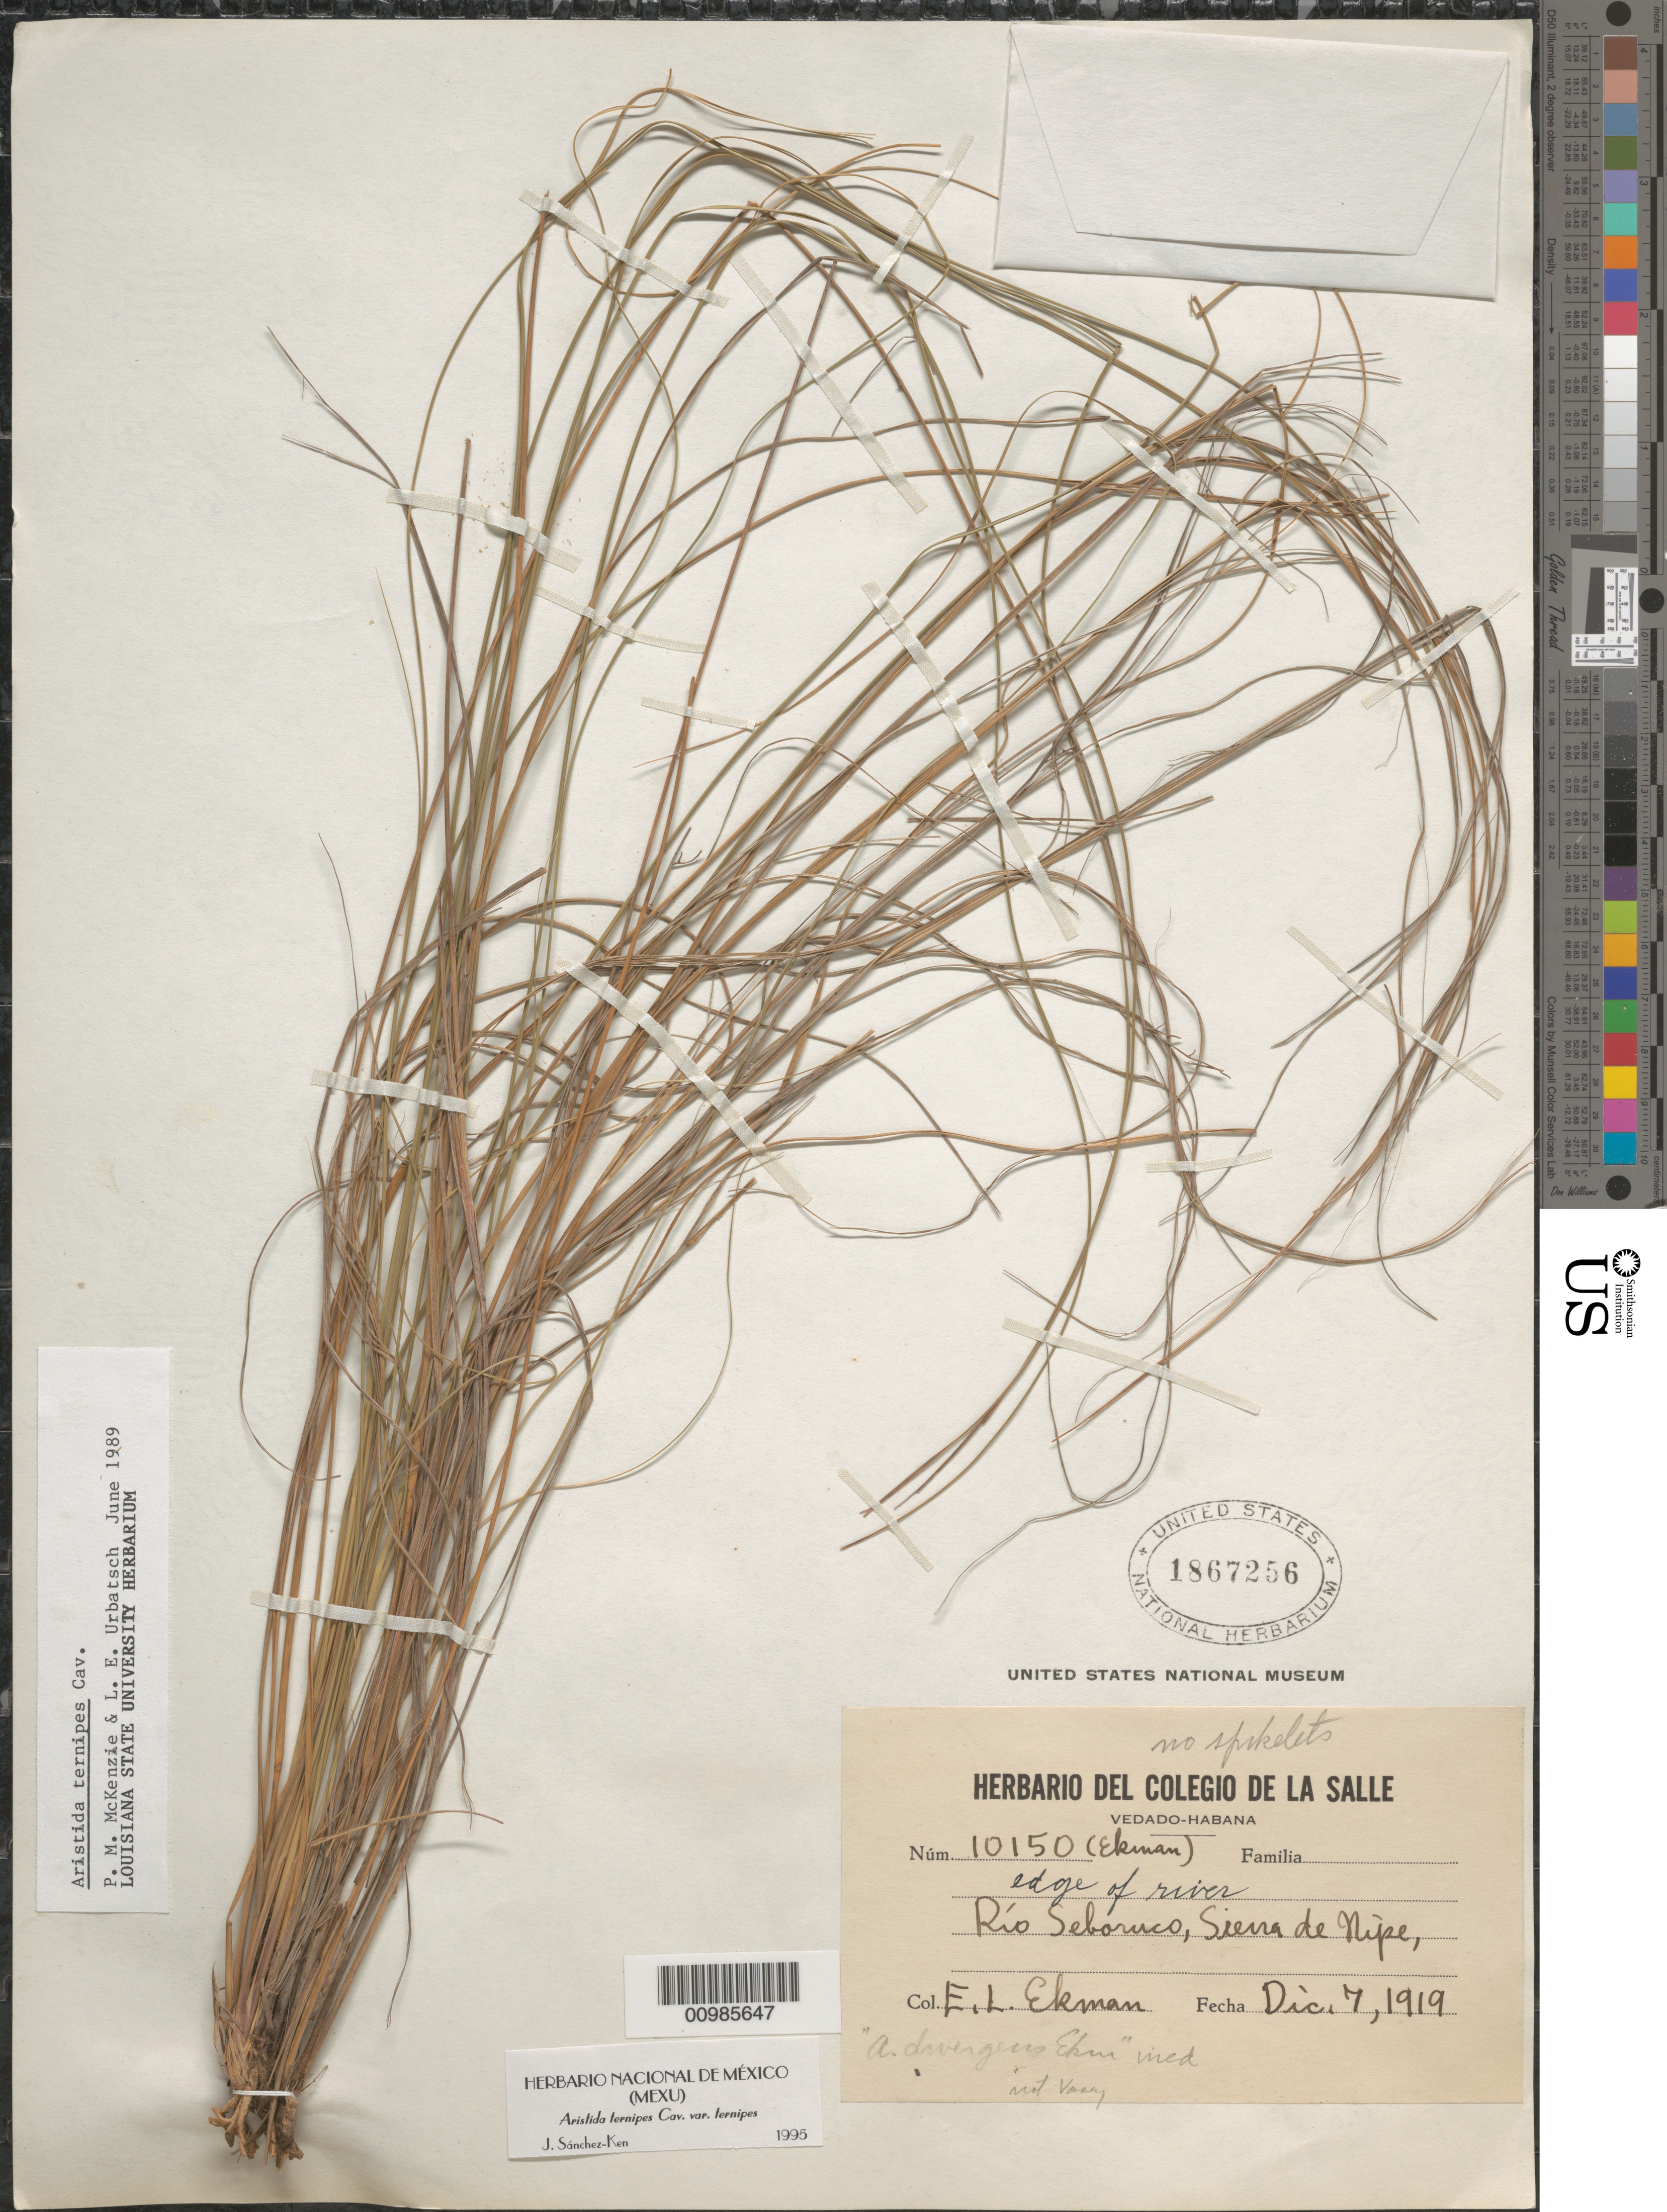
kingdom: Plantae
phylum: Tracheophyta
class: Liliopsida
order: Poales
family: Poaceae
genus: Aristida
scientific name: Aristida ternipes var. ternipes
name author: Cav.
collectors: E. L. Ekman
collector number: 10150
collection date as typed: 07 Dec 1919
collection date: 1919-12-07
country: Cuba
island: Cuba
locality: Sierra de Nipe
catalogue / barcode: US 1867256